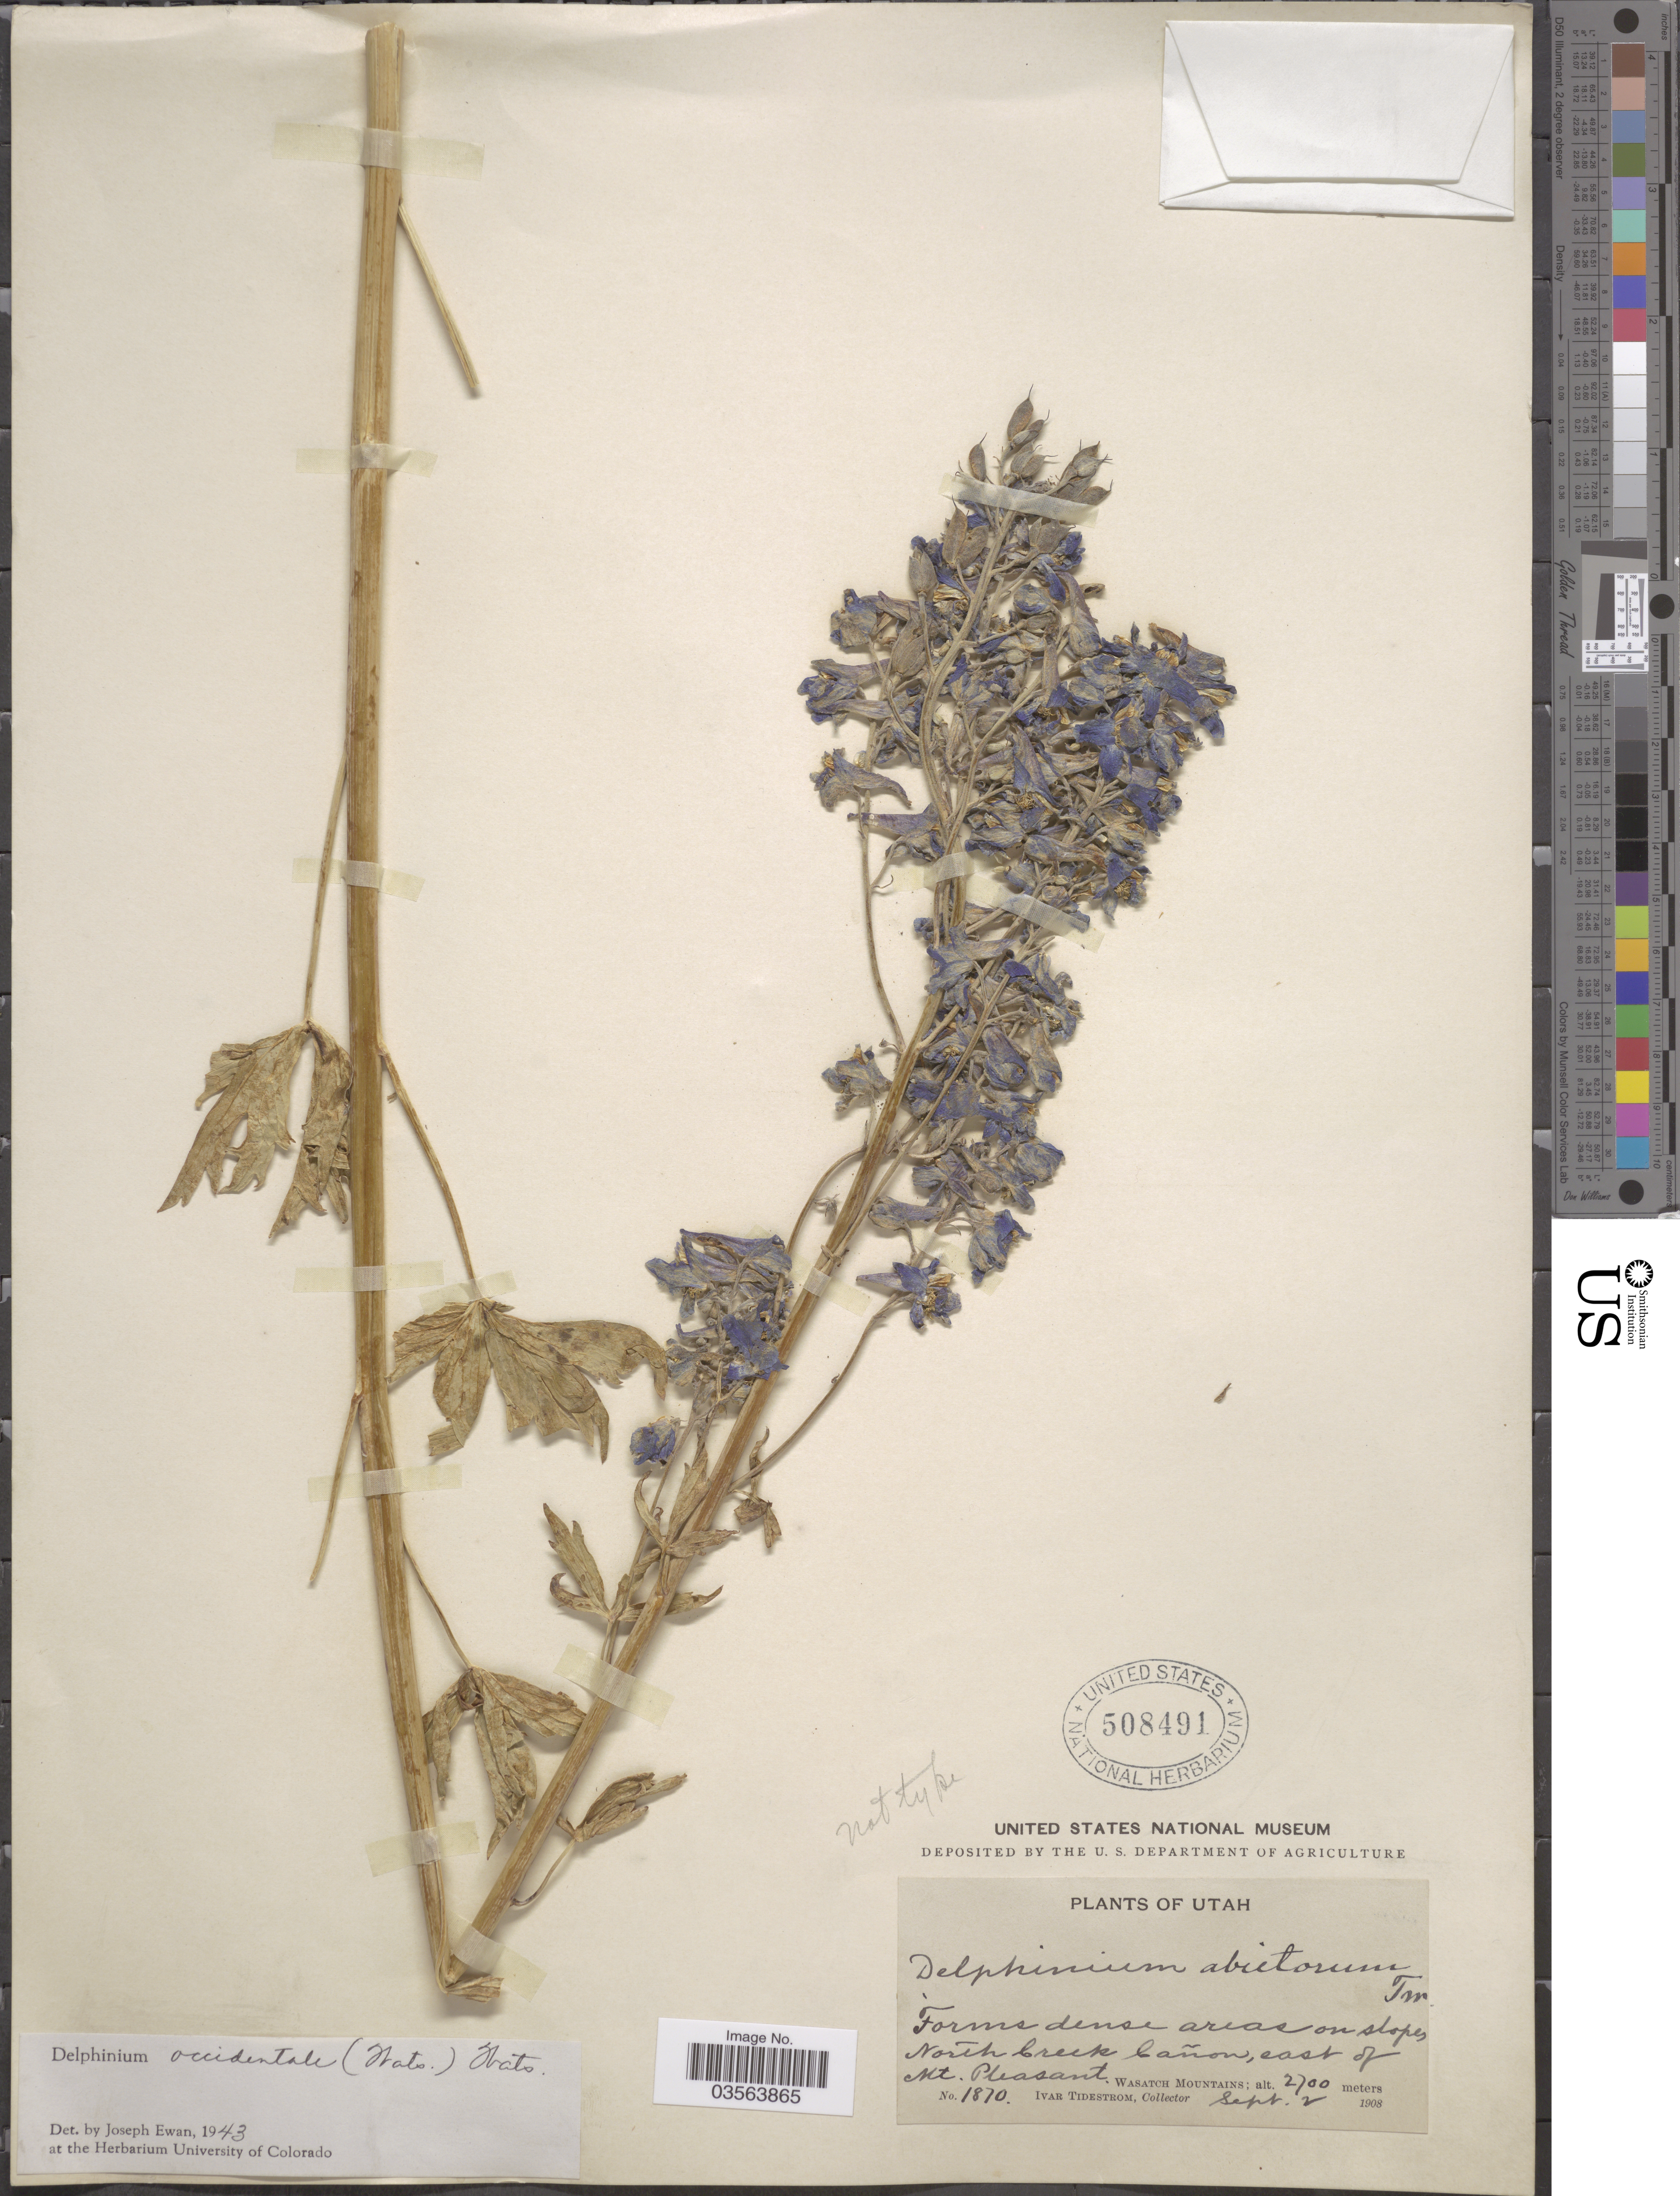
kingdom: Plantae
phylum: Tracheophyta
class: Magnoliopsida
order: Ranunculales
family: Ranunculaceae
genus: Delphinium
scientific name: Delphinium x occidentale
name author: (S. Watson) S. Watson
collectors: I. F. Tidestrom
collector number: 1870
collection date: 1908-09-02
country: United States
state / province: Utah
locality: North Creek Cañon, east of Mt. Pleasant. Wasatch Mountains.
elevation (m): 2700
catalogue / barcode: US 508491